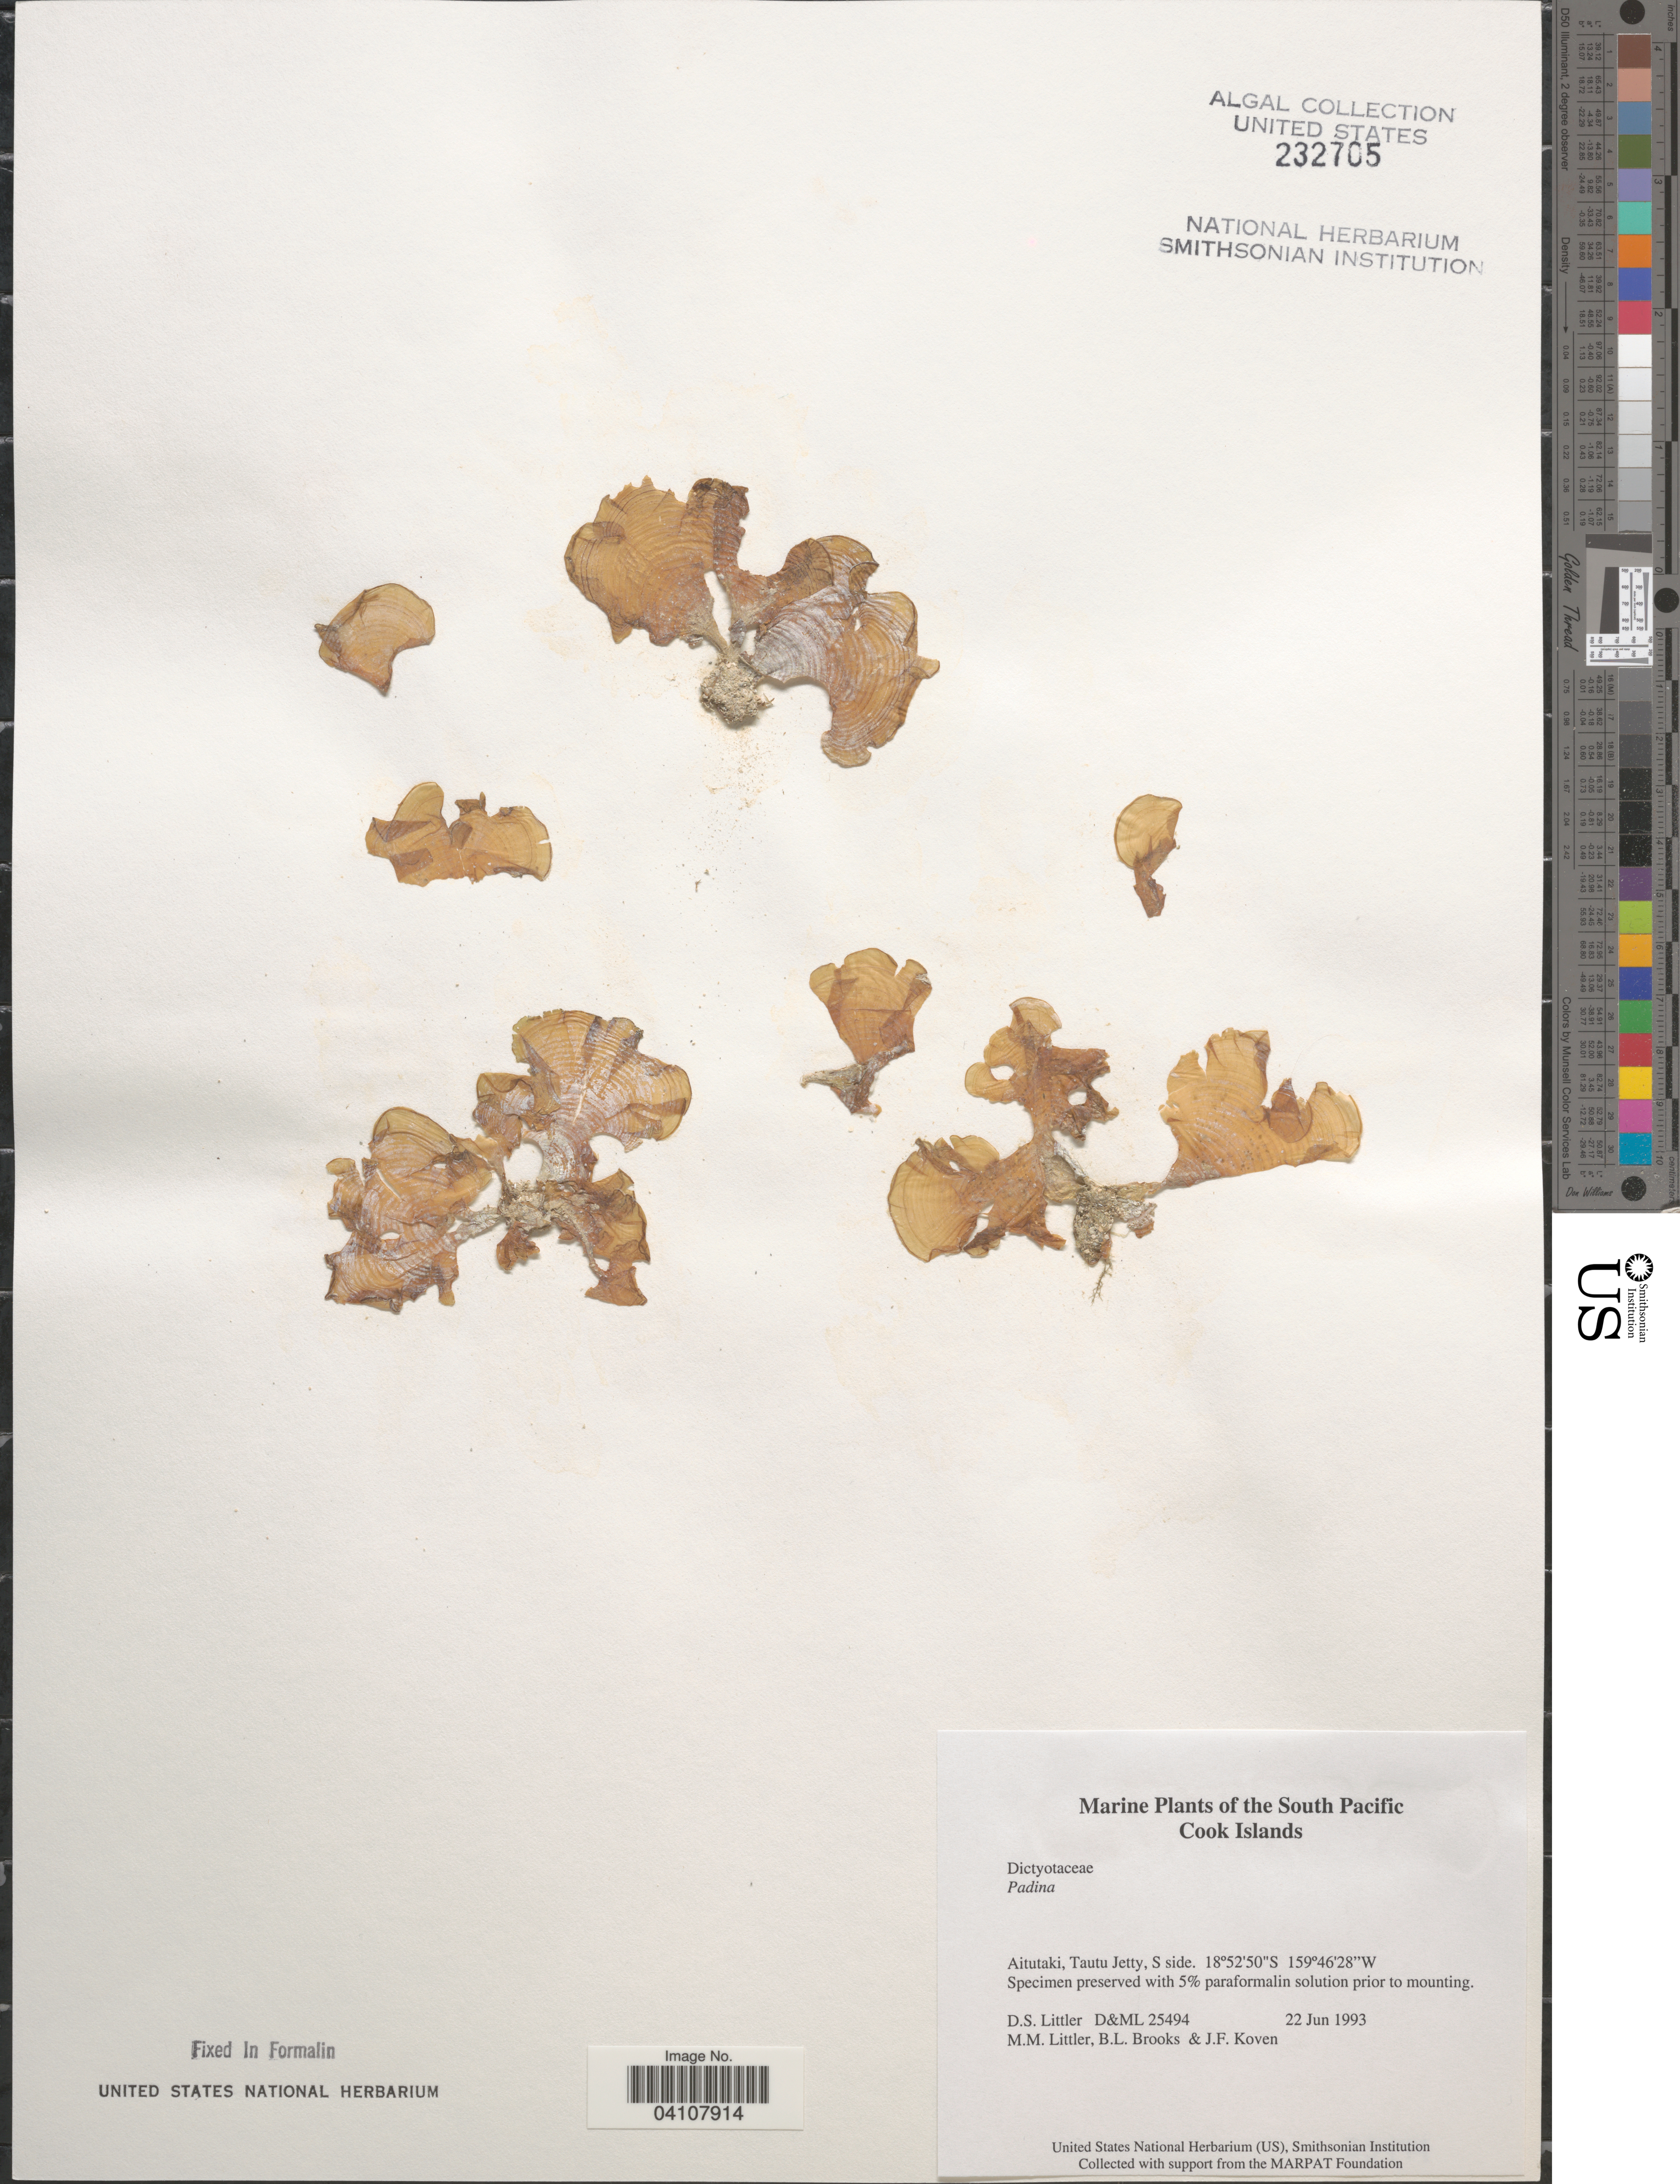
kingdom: Chromista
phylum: Ochrophyta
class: Phaeophyceae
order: Dictyotales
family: Dictyotaceae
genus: Padina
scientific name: Padina sp.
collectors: D. S. Littler, B. Brooks & J. Koven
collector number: D&ML25494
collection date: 1993-06-22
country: Cook Islands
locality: The South Pacific. Aitutaki, Tautu Jetty, S side.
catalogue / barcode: US 232705